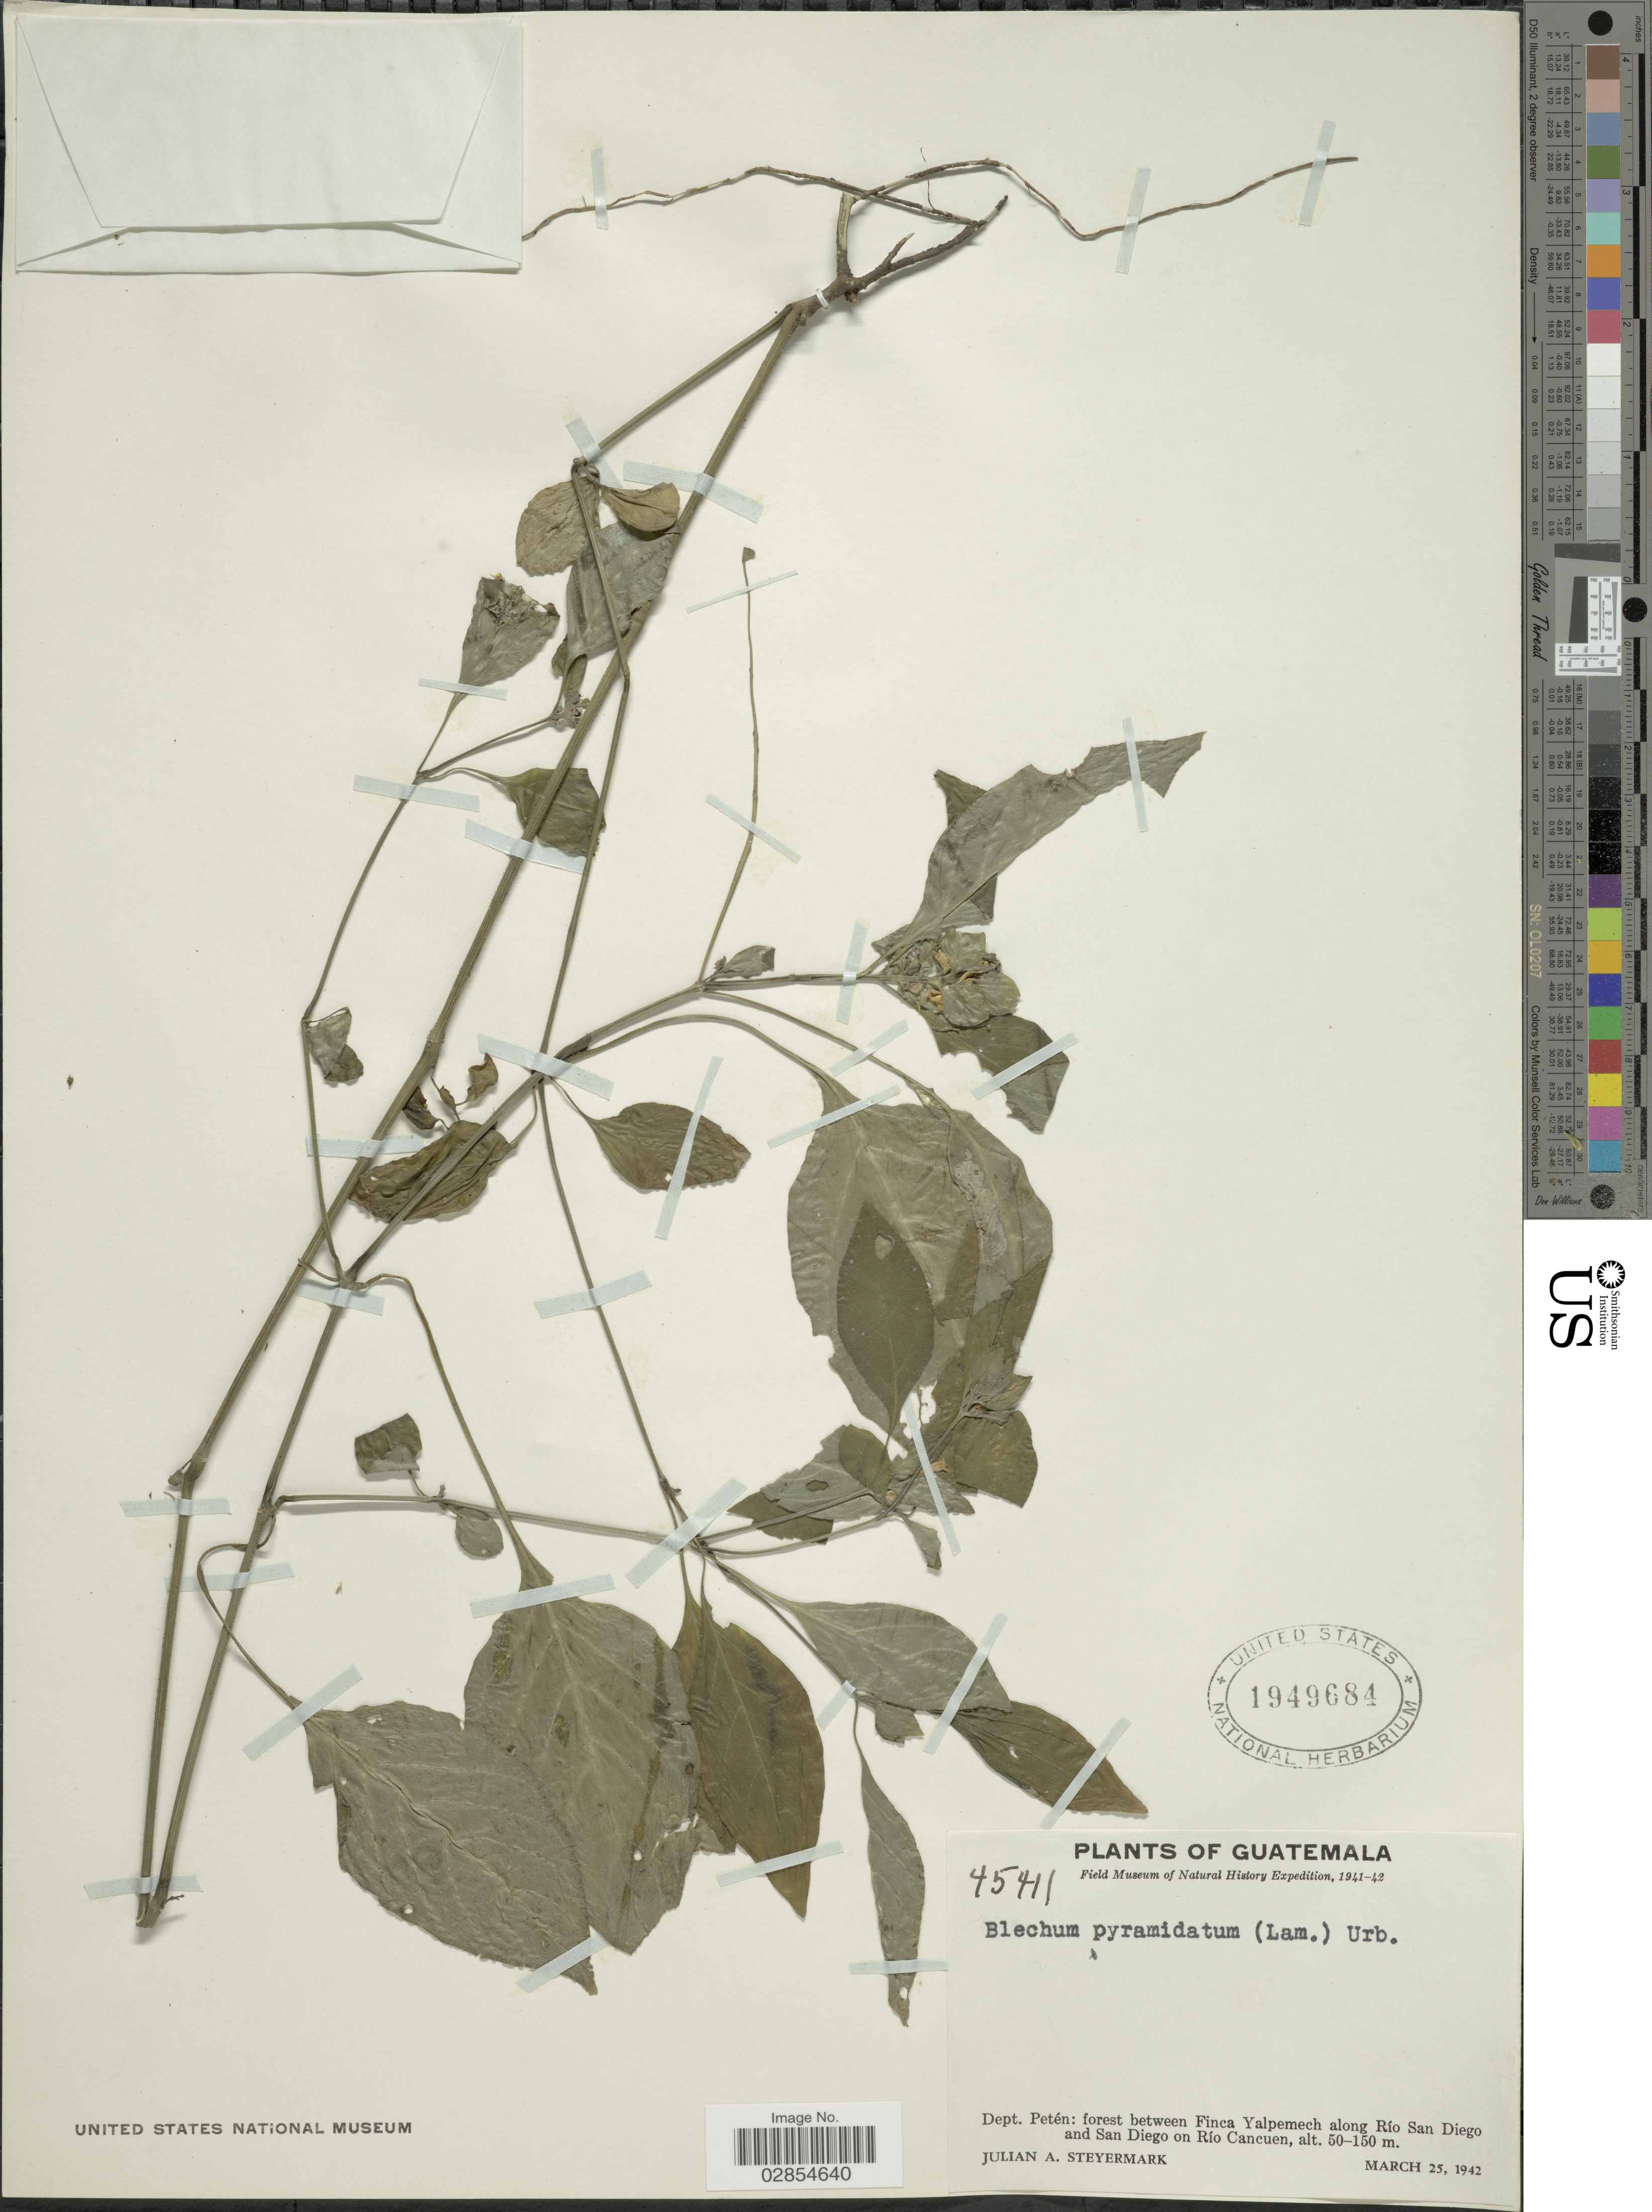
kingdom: Plantae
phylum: Tracheophyta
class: Magnoliopsida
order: Lamiales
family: Acanthaceae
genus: Blechum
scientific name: Blechum pyramidatum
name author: (Lam.) Urb.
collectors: J. Steyermark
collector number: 45411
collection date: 1942-03-25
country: Guatemala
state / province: El Petén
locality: Dept. Petén: forest between Finca Yalpemech along Río San Diego and San Diego on Río Cancuen.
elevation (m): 50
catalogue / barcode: US 1949684